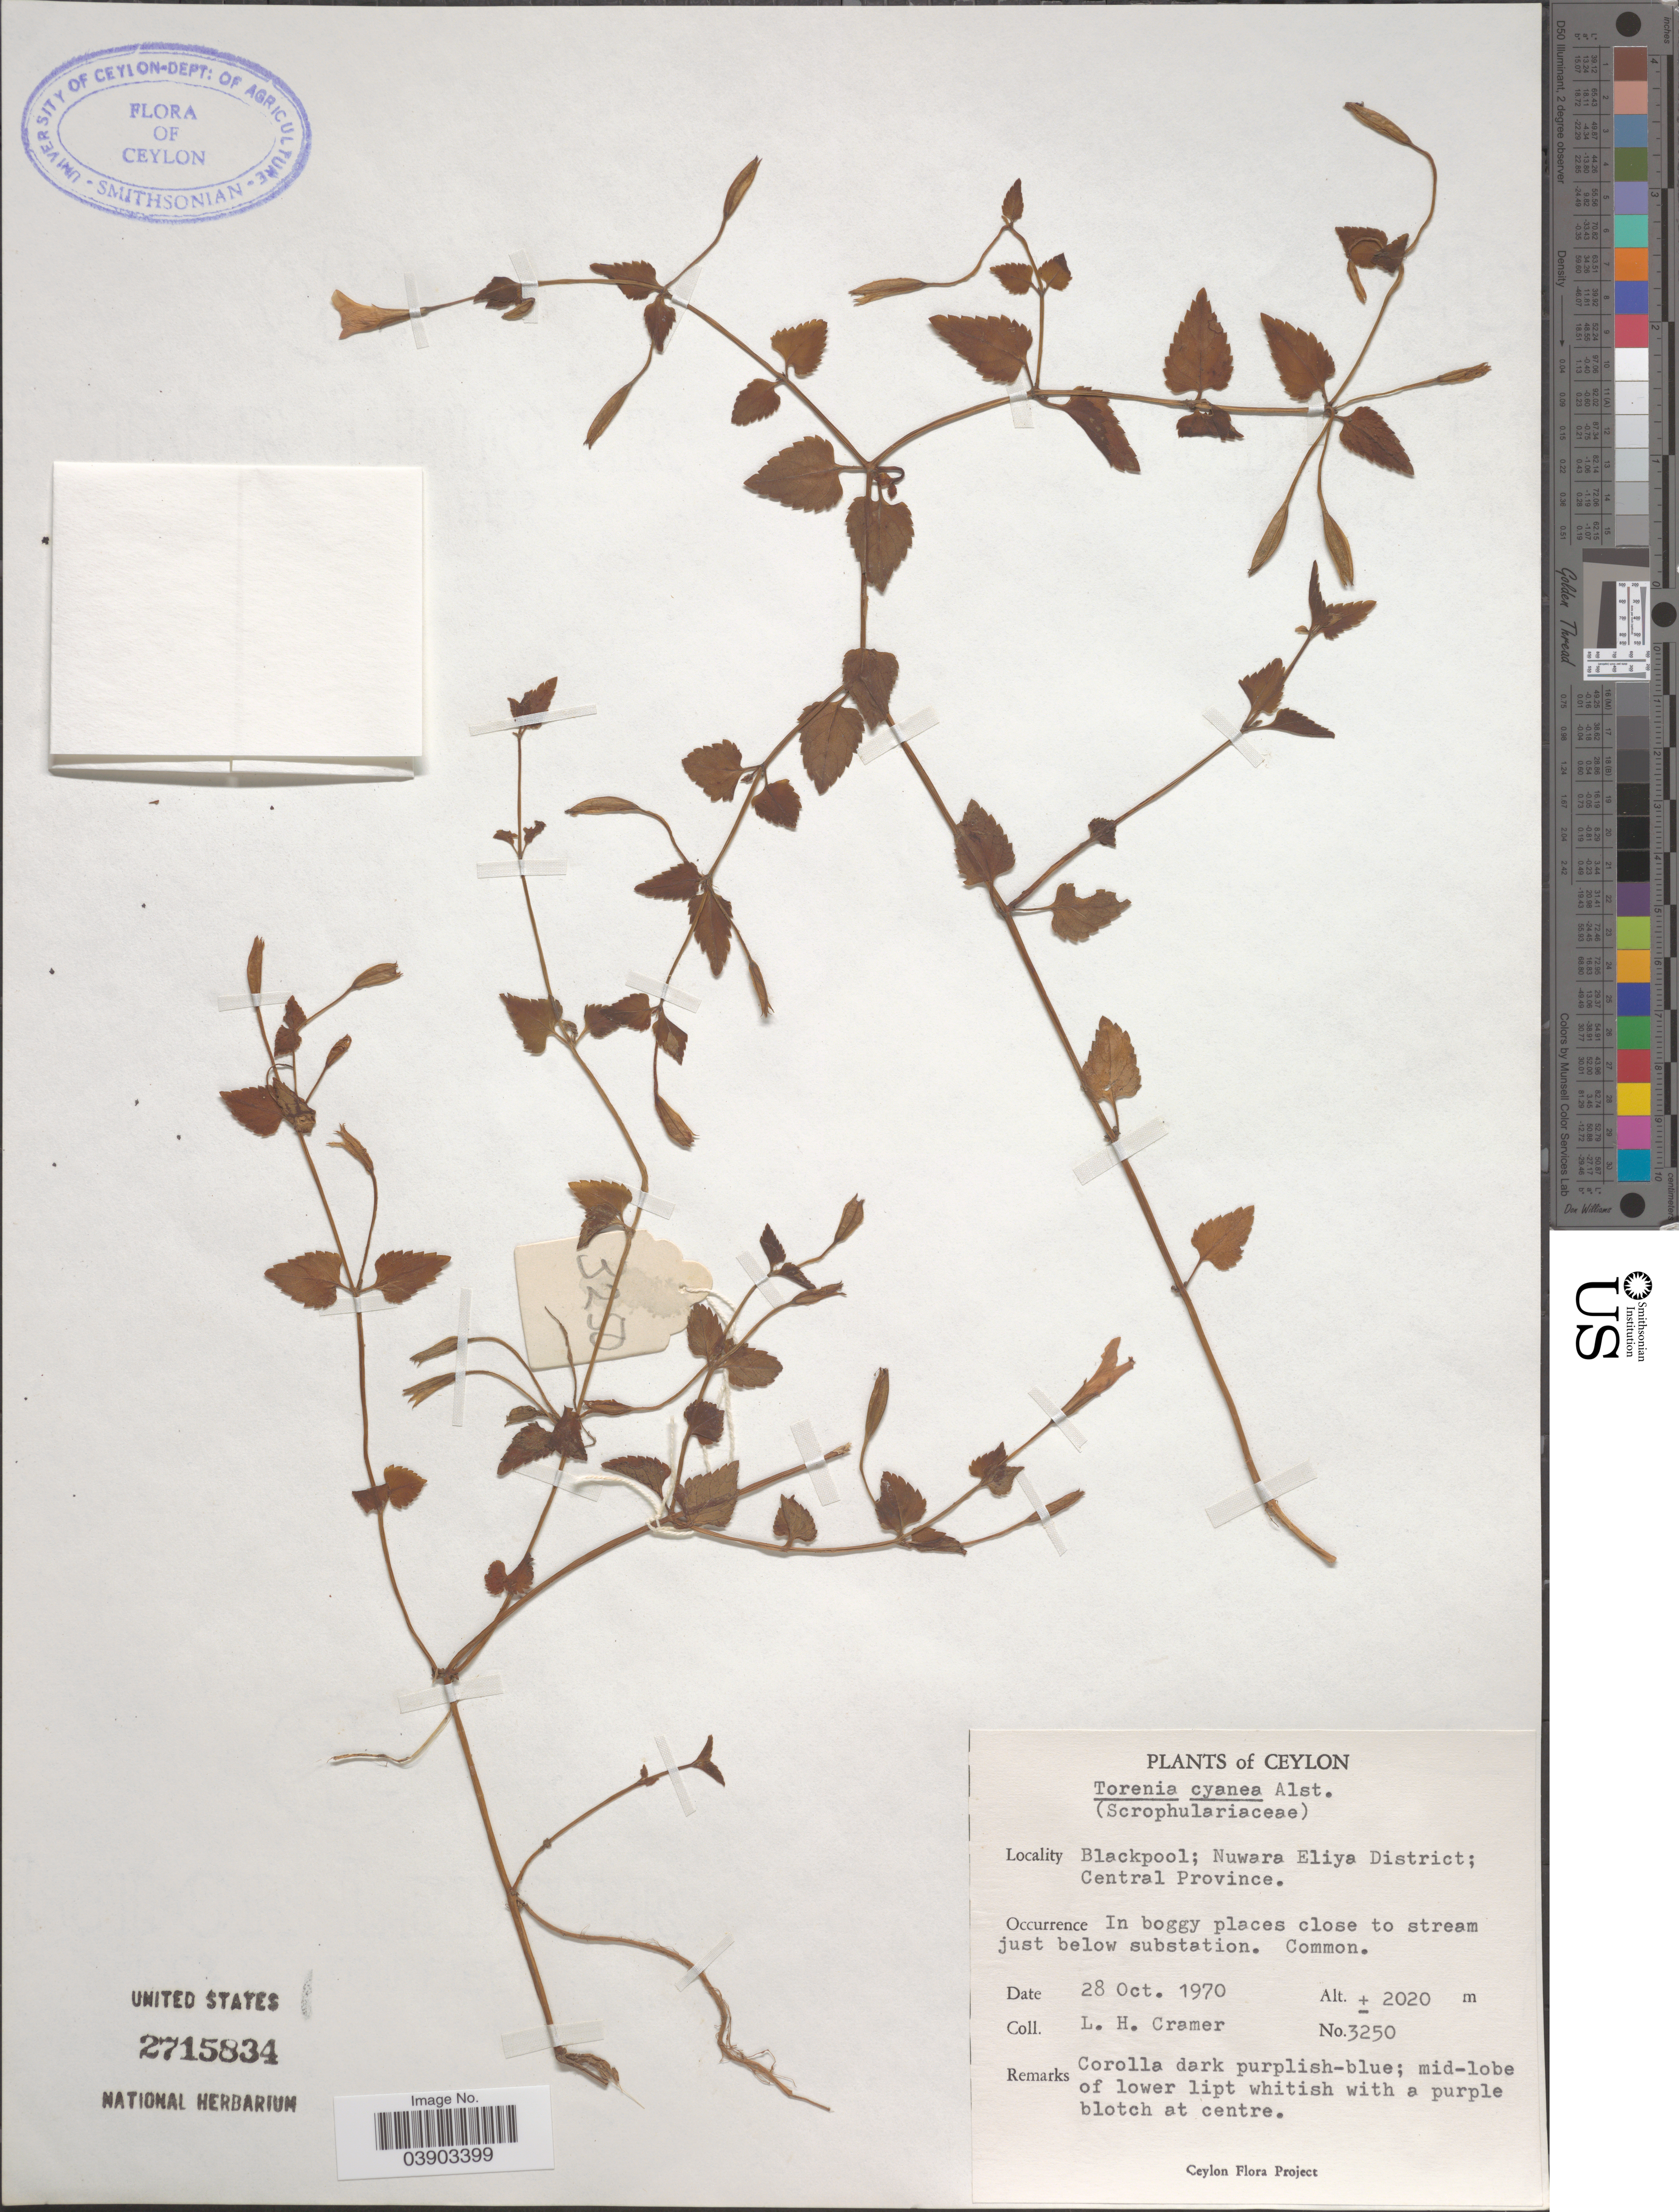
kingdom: Plantae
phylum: Tracheophyta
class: Magnoliopsida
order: Lamiales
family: Linderniaceae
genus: Torenia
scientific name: Torenia cyanea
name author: Alston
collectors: L. H. Cramer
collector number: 3250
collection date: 1970-10-28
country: Sri Lanka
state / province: Central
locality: Ceylon. Blackpool; Nuwara Eliya District. In boggy places close to stream just below substation.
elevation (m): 2020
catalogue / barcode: US 2715834